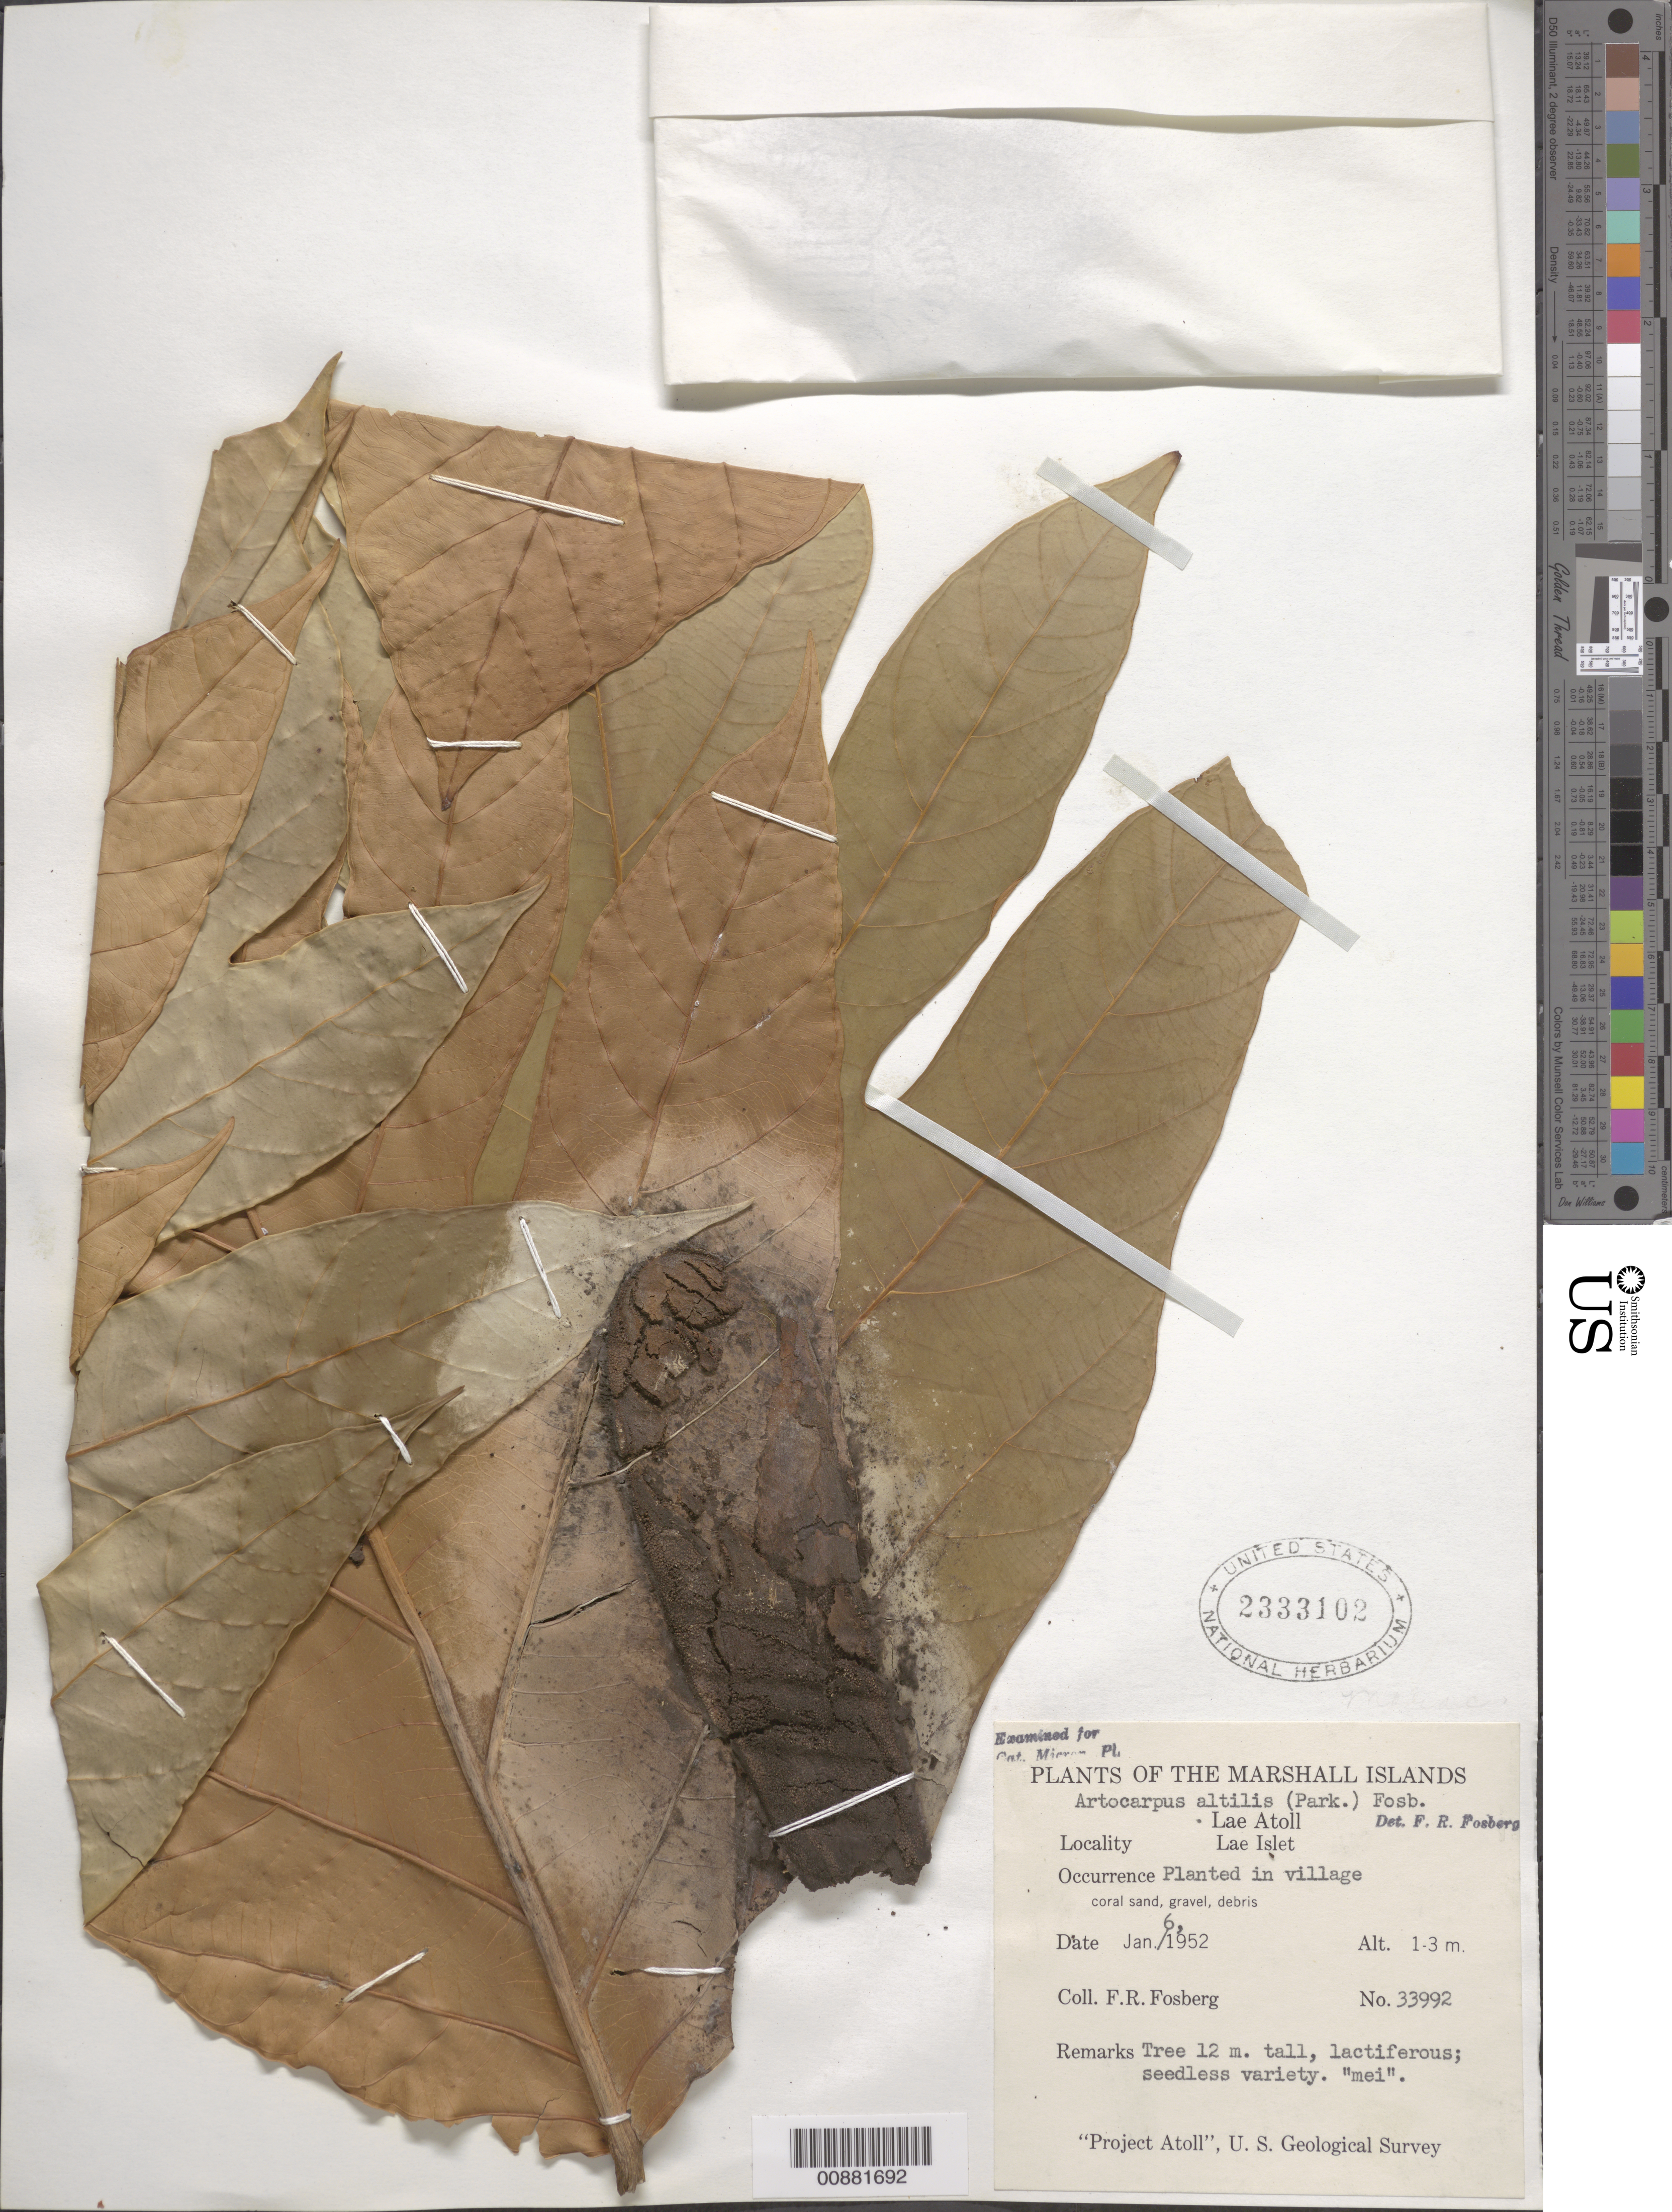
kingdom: Plantae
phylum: Tracheophyta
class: Magnoliopsida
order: Rosales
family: Moraceae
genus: Artocarpus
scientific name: Artocarpus altilis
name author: (Parkinson) Fosberg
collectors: F. R. Fosberg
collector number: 33992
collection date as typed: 06 Jan 1952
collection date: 1952-01-06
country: Marshall Islands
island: Lae Atoll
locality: Lae Islet. Planted in village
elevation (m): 1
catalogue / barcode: US 2333102